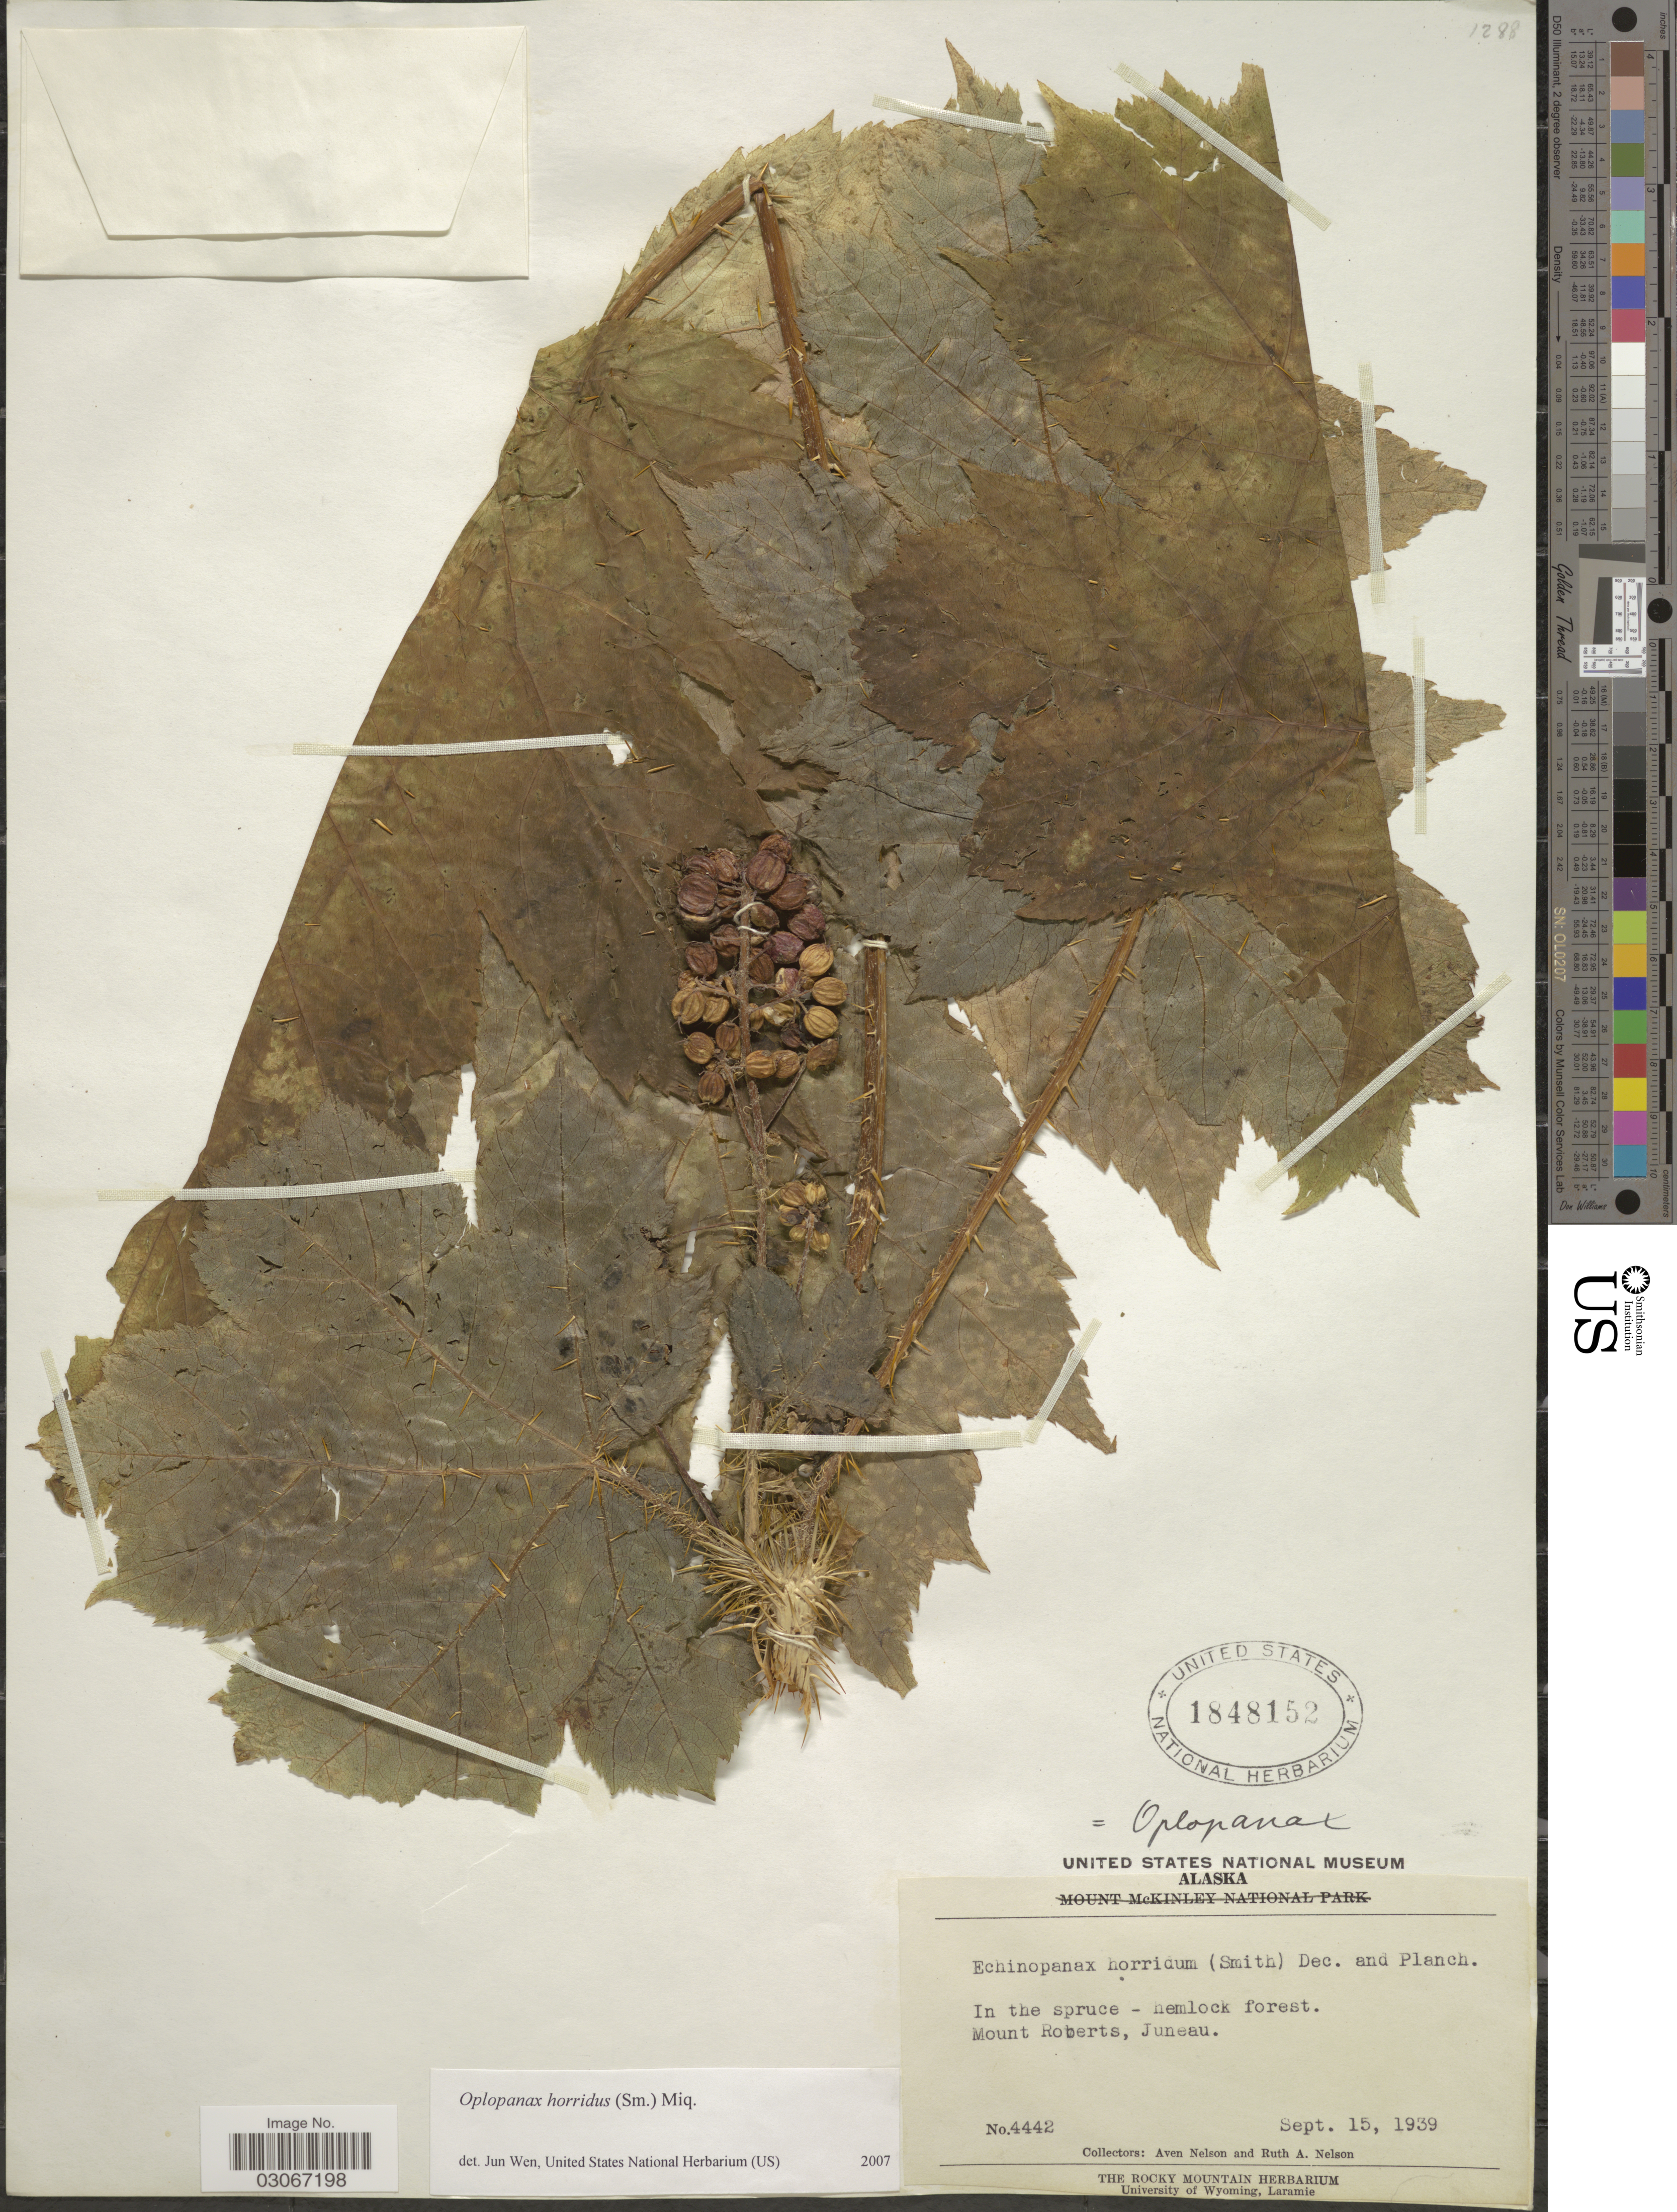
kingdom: Plantae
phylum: Tracheophyta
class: Magnoliopsida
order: Apiales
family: Apiaceae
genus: Opopanax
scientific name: Opopanax horridus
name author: Miq. ex Dippel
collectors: A. Nelson & R. A. Nelson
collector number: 4442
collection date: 1939-09-15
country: United States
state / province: Alaska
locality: Mount Roberts, Juneau.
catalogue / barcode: US 1848152